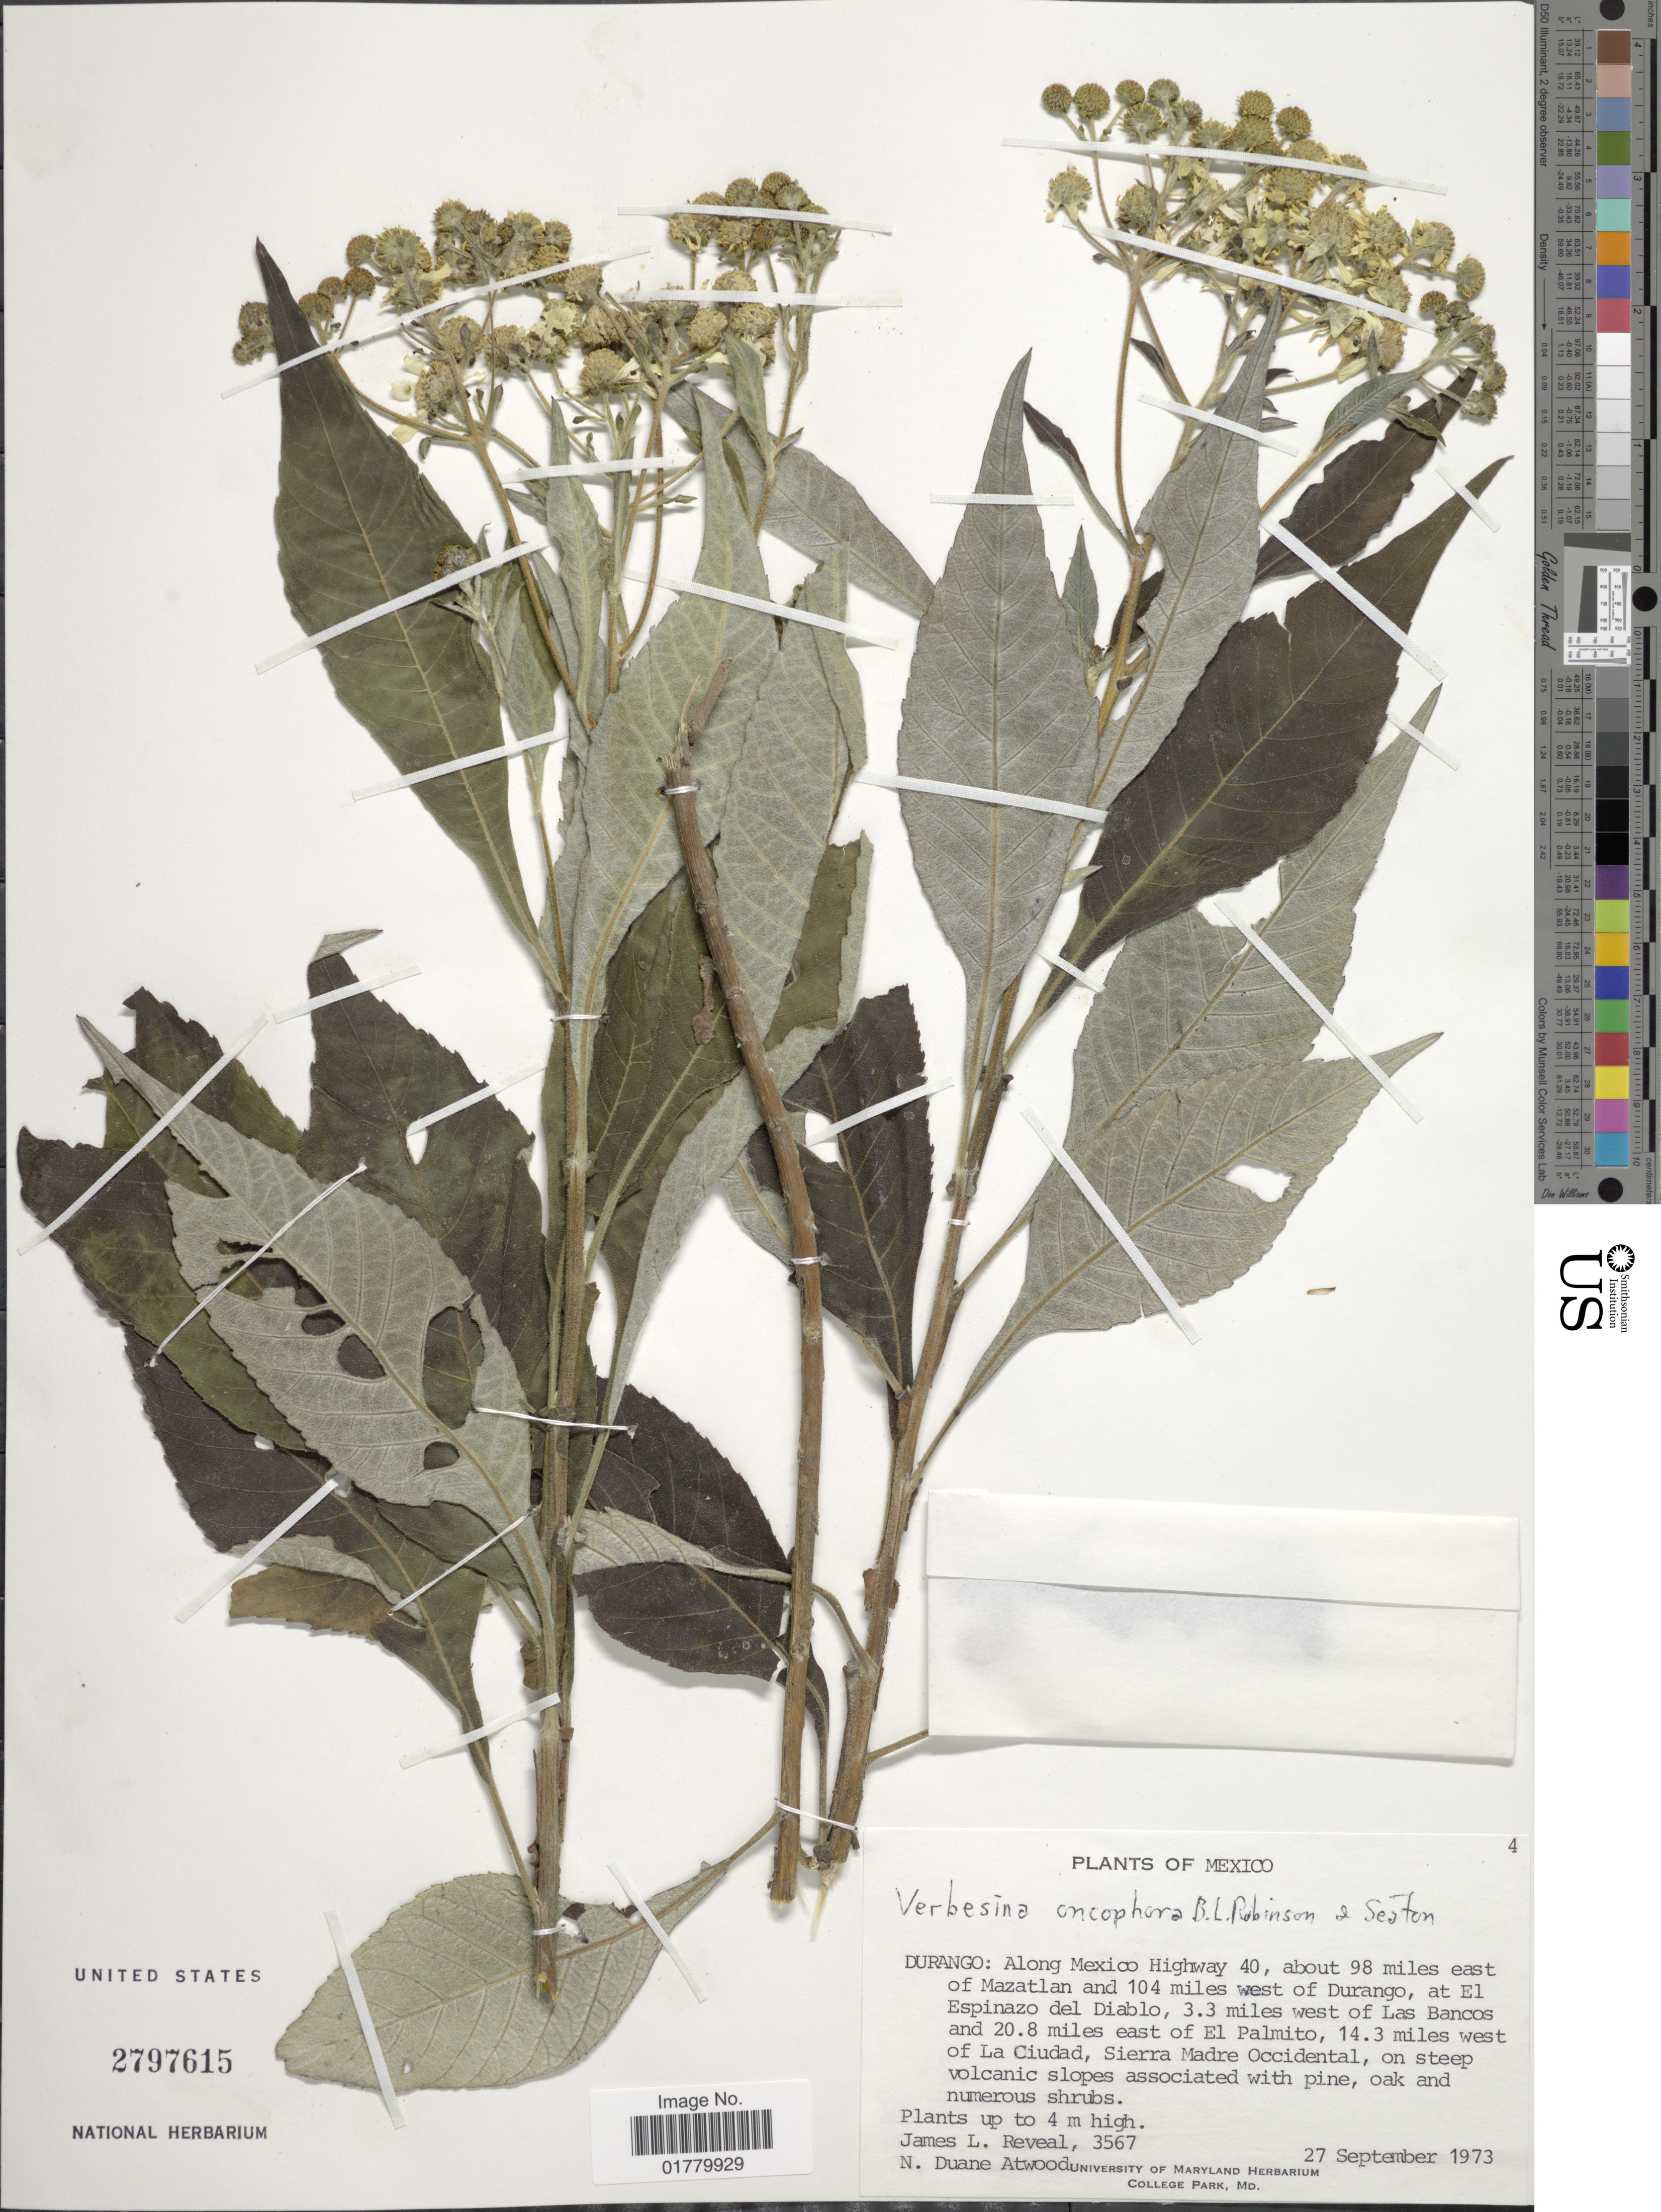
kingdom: Plantae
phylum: Tracheophyta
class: Magnoliopsida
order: Asterales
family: Asteraceae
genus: Verbesina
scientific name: Verbesina oncophora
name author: B.L. Rob. & Seaton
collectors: J. L. Reveal & N. Atwood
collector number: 3567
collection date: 1973-09-27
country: Mexico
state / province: Durango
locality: Along Mexico Highway 40, about 98 miles east of Mazatlan and 104 miles west of Durango, at El Espinazo del Diablo, 3.3 miles west of Las Bancos and 20.8 miles east of El Palmito, 14.3 miles west of La Ciudad, Sierra Madre Occidental, on steep volcanic slopes associated with pine, oak and numerous shrubs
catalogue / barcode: US 2797615